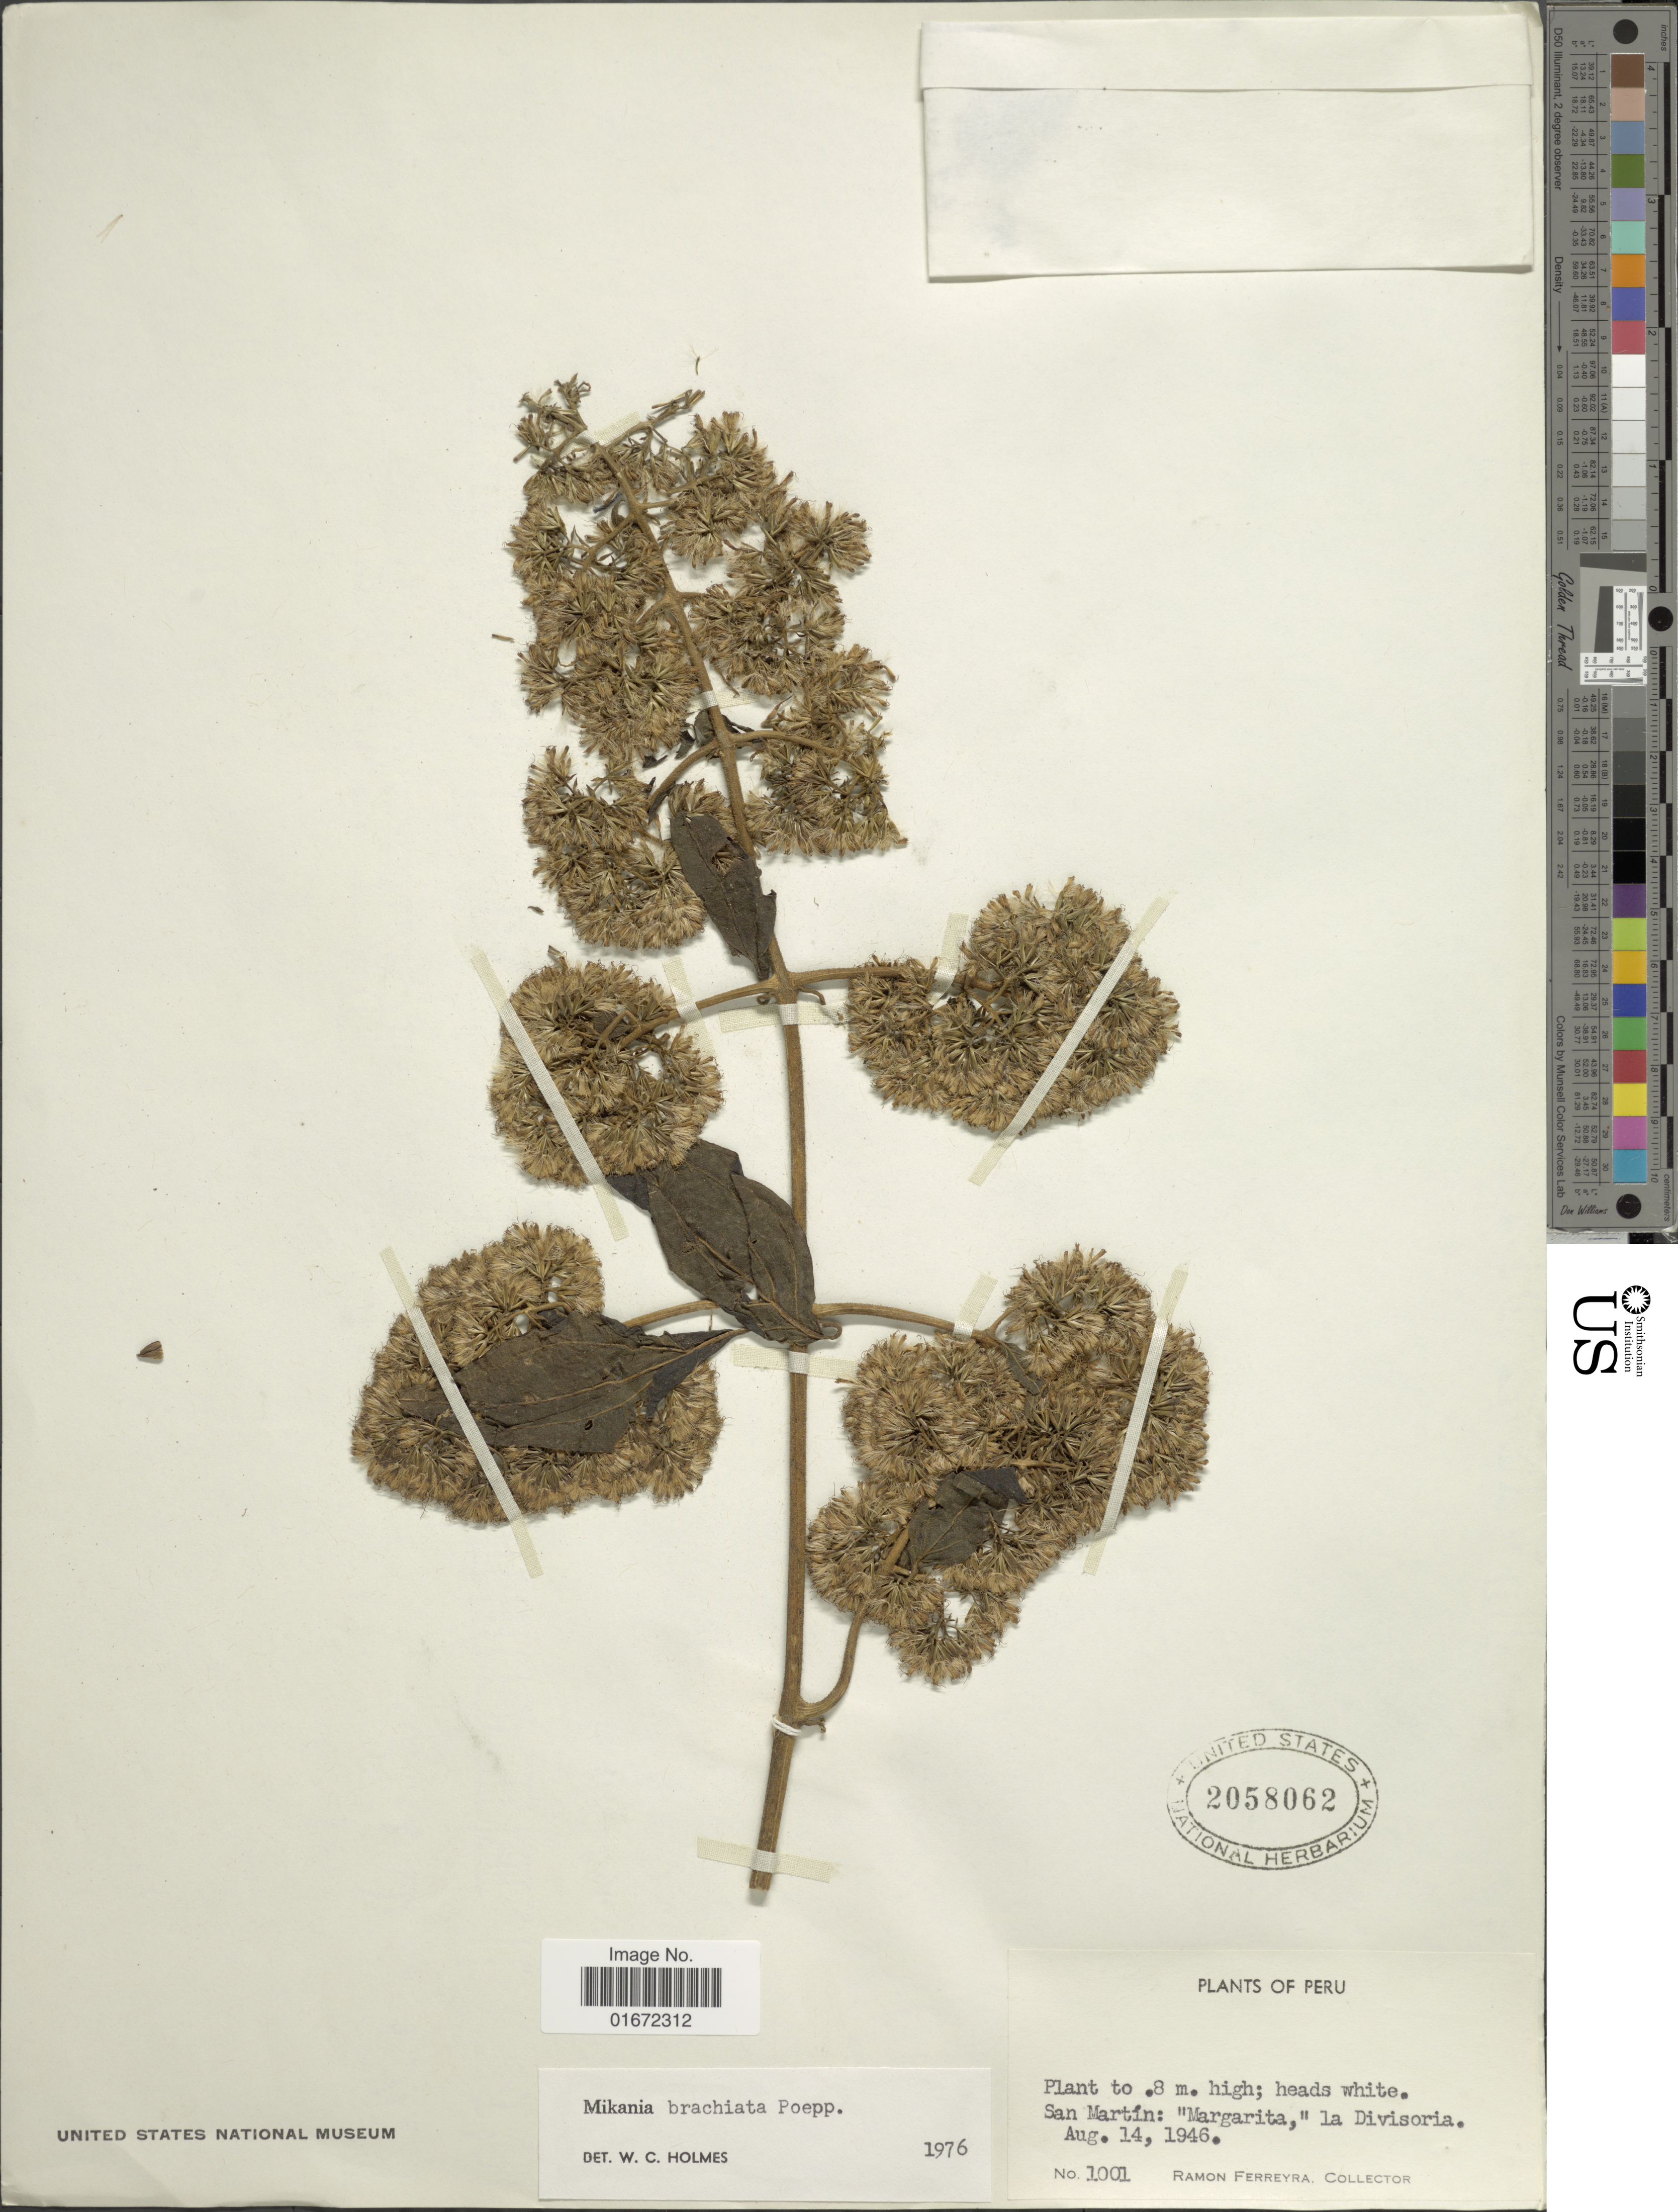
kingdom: Plantae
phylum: Tracheophyta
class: Magnoliopsida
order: Asterales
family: Asteraceae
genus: Mikania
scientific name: Mikania guaco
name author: Humb. & Bonpl.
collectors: R. A. Ferreyra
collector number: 1001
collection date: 1946-08-14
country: Peru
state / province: San Martín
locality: San Martín: "Margarita", la Divisoria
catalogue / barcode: US 2058062